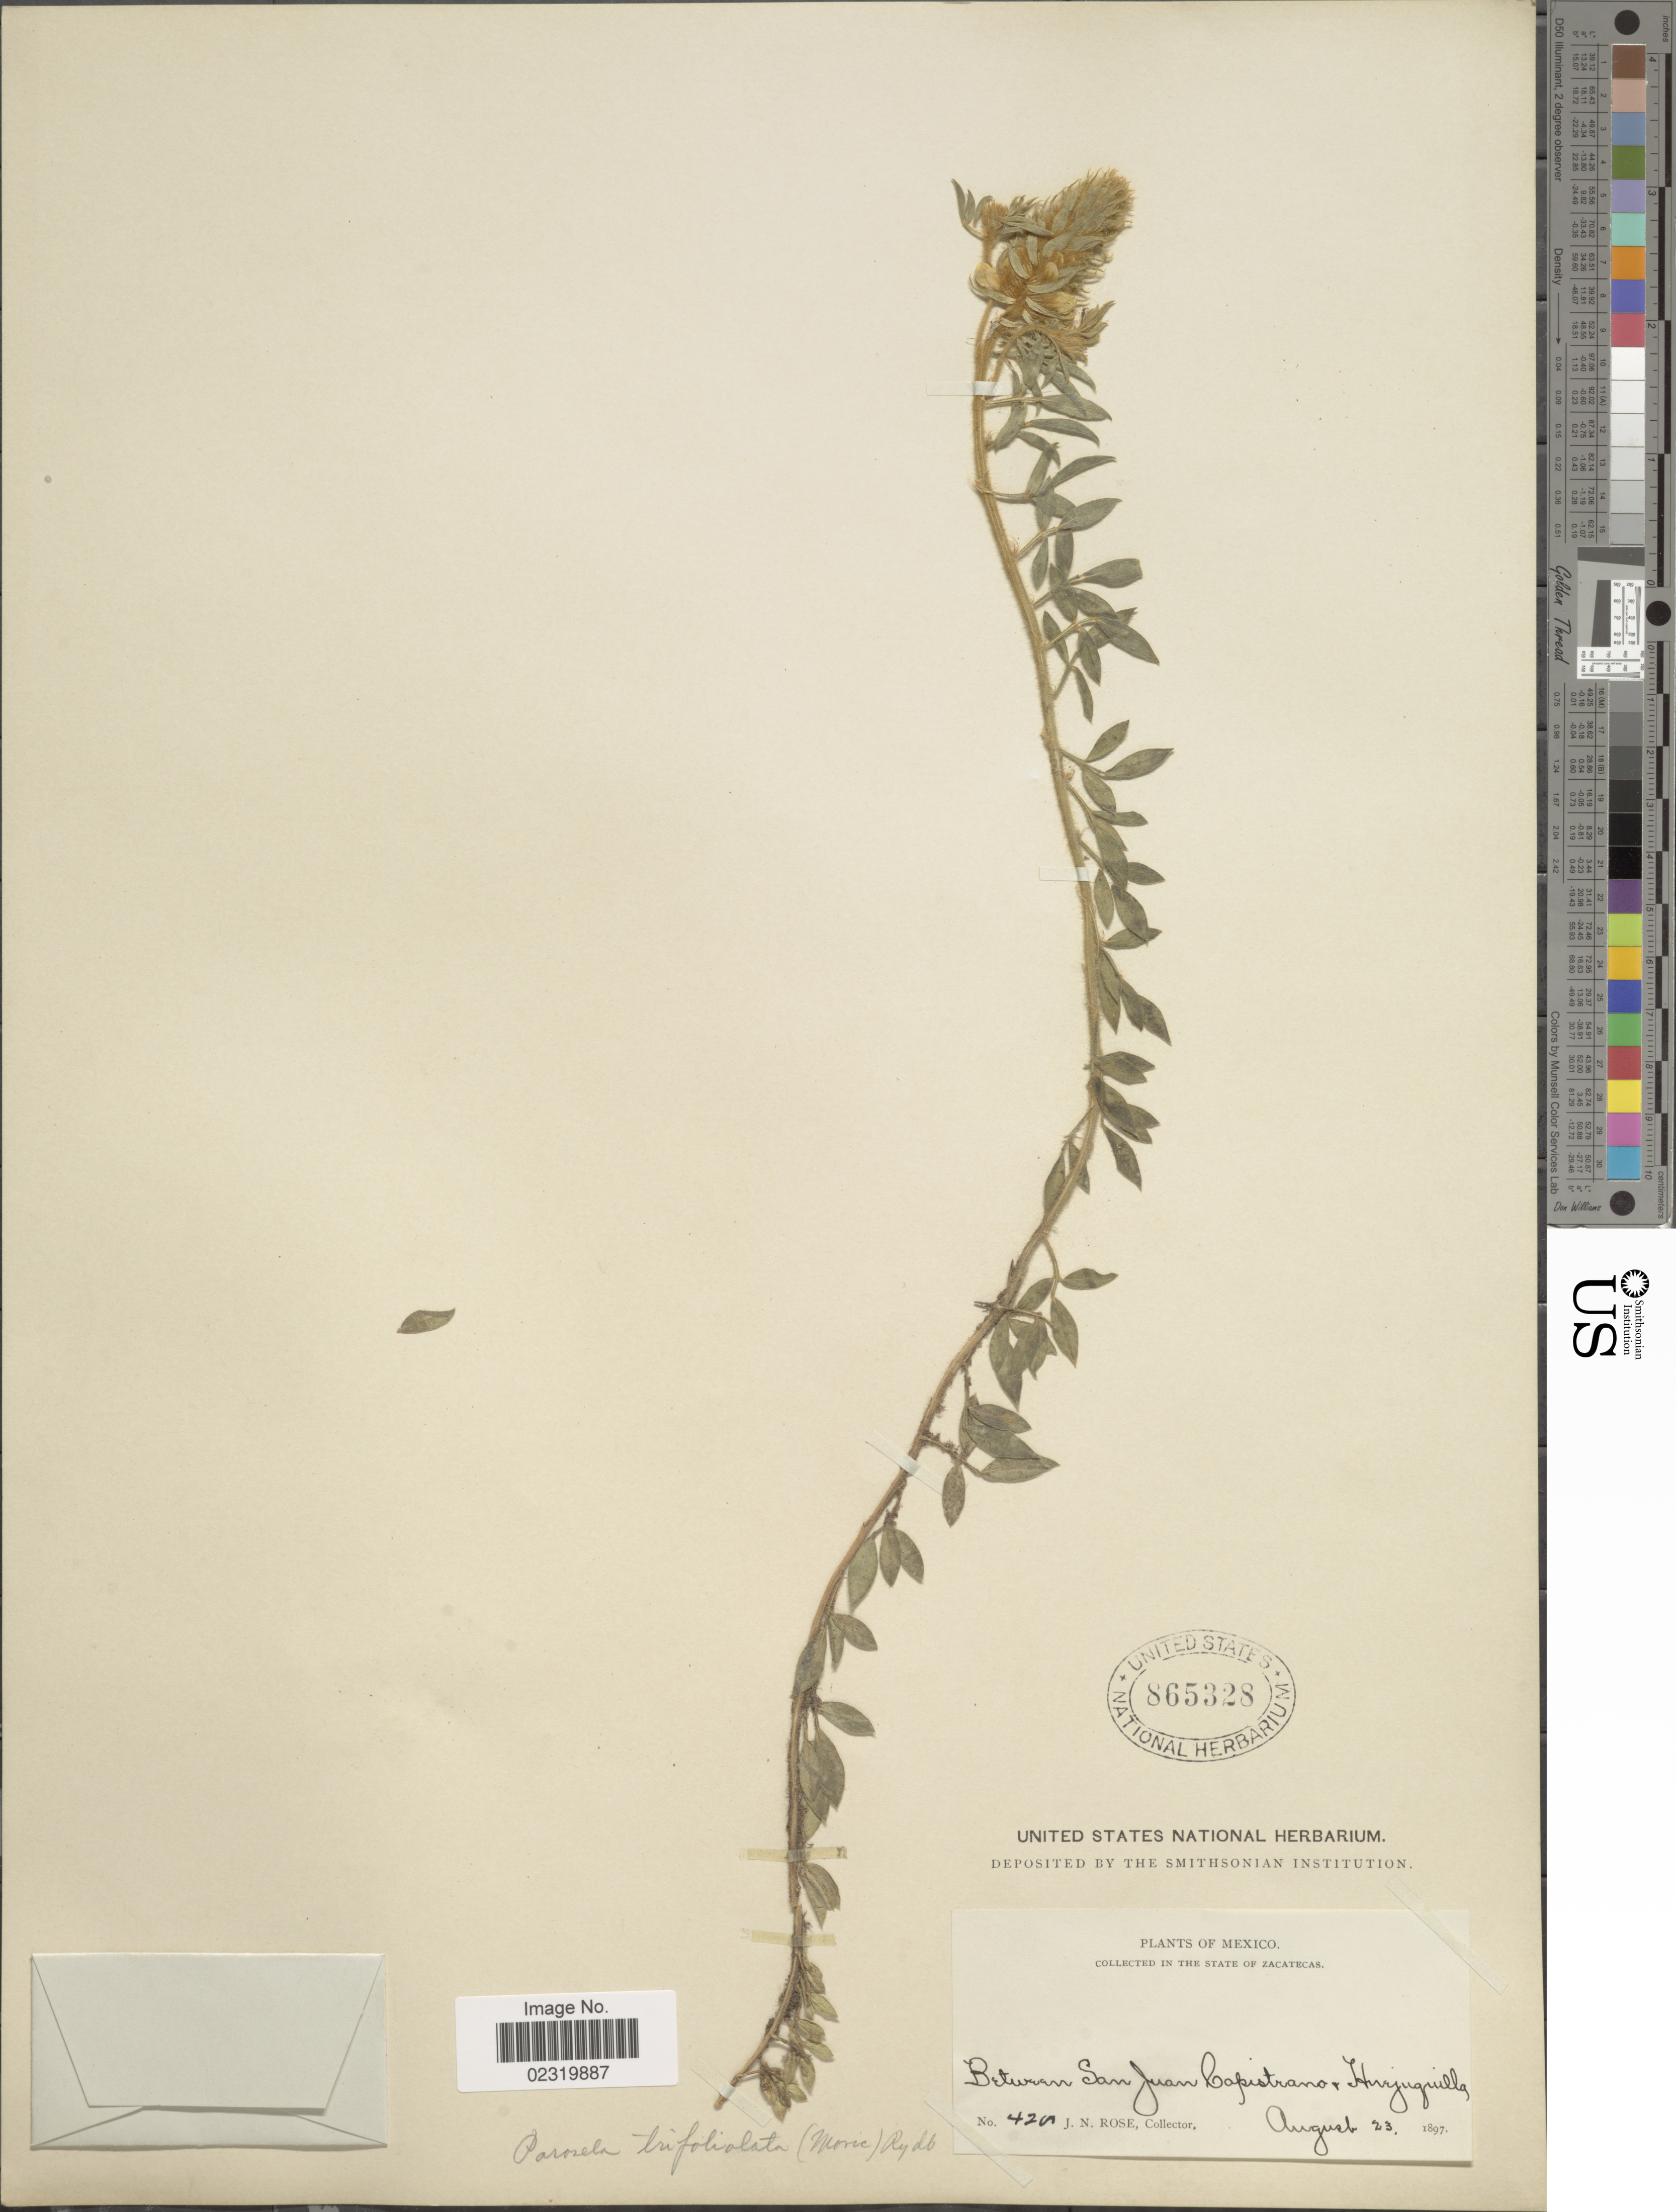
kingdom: Plantae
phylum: Tracheophyta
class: Magnoliopsida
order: Fabales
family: Fabaceae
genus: Dalea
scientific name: Dalea prostrata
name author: Ortega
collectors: J. N. Rose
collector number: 4201*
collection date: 1897-08-23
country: Mexico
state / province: Zacatecas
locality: Between San Juan Capistrano & Huejuguilla.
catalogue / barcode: US 865328